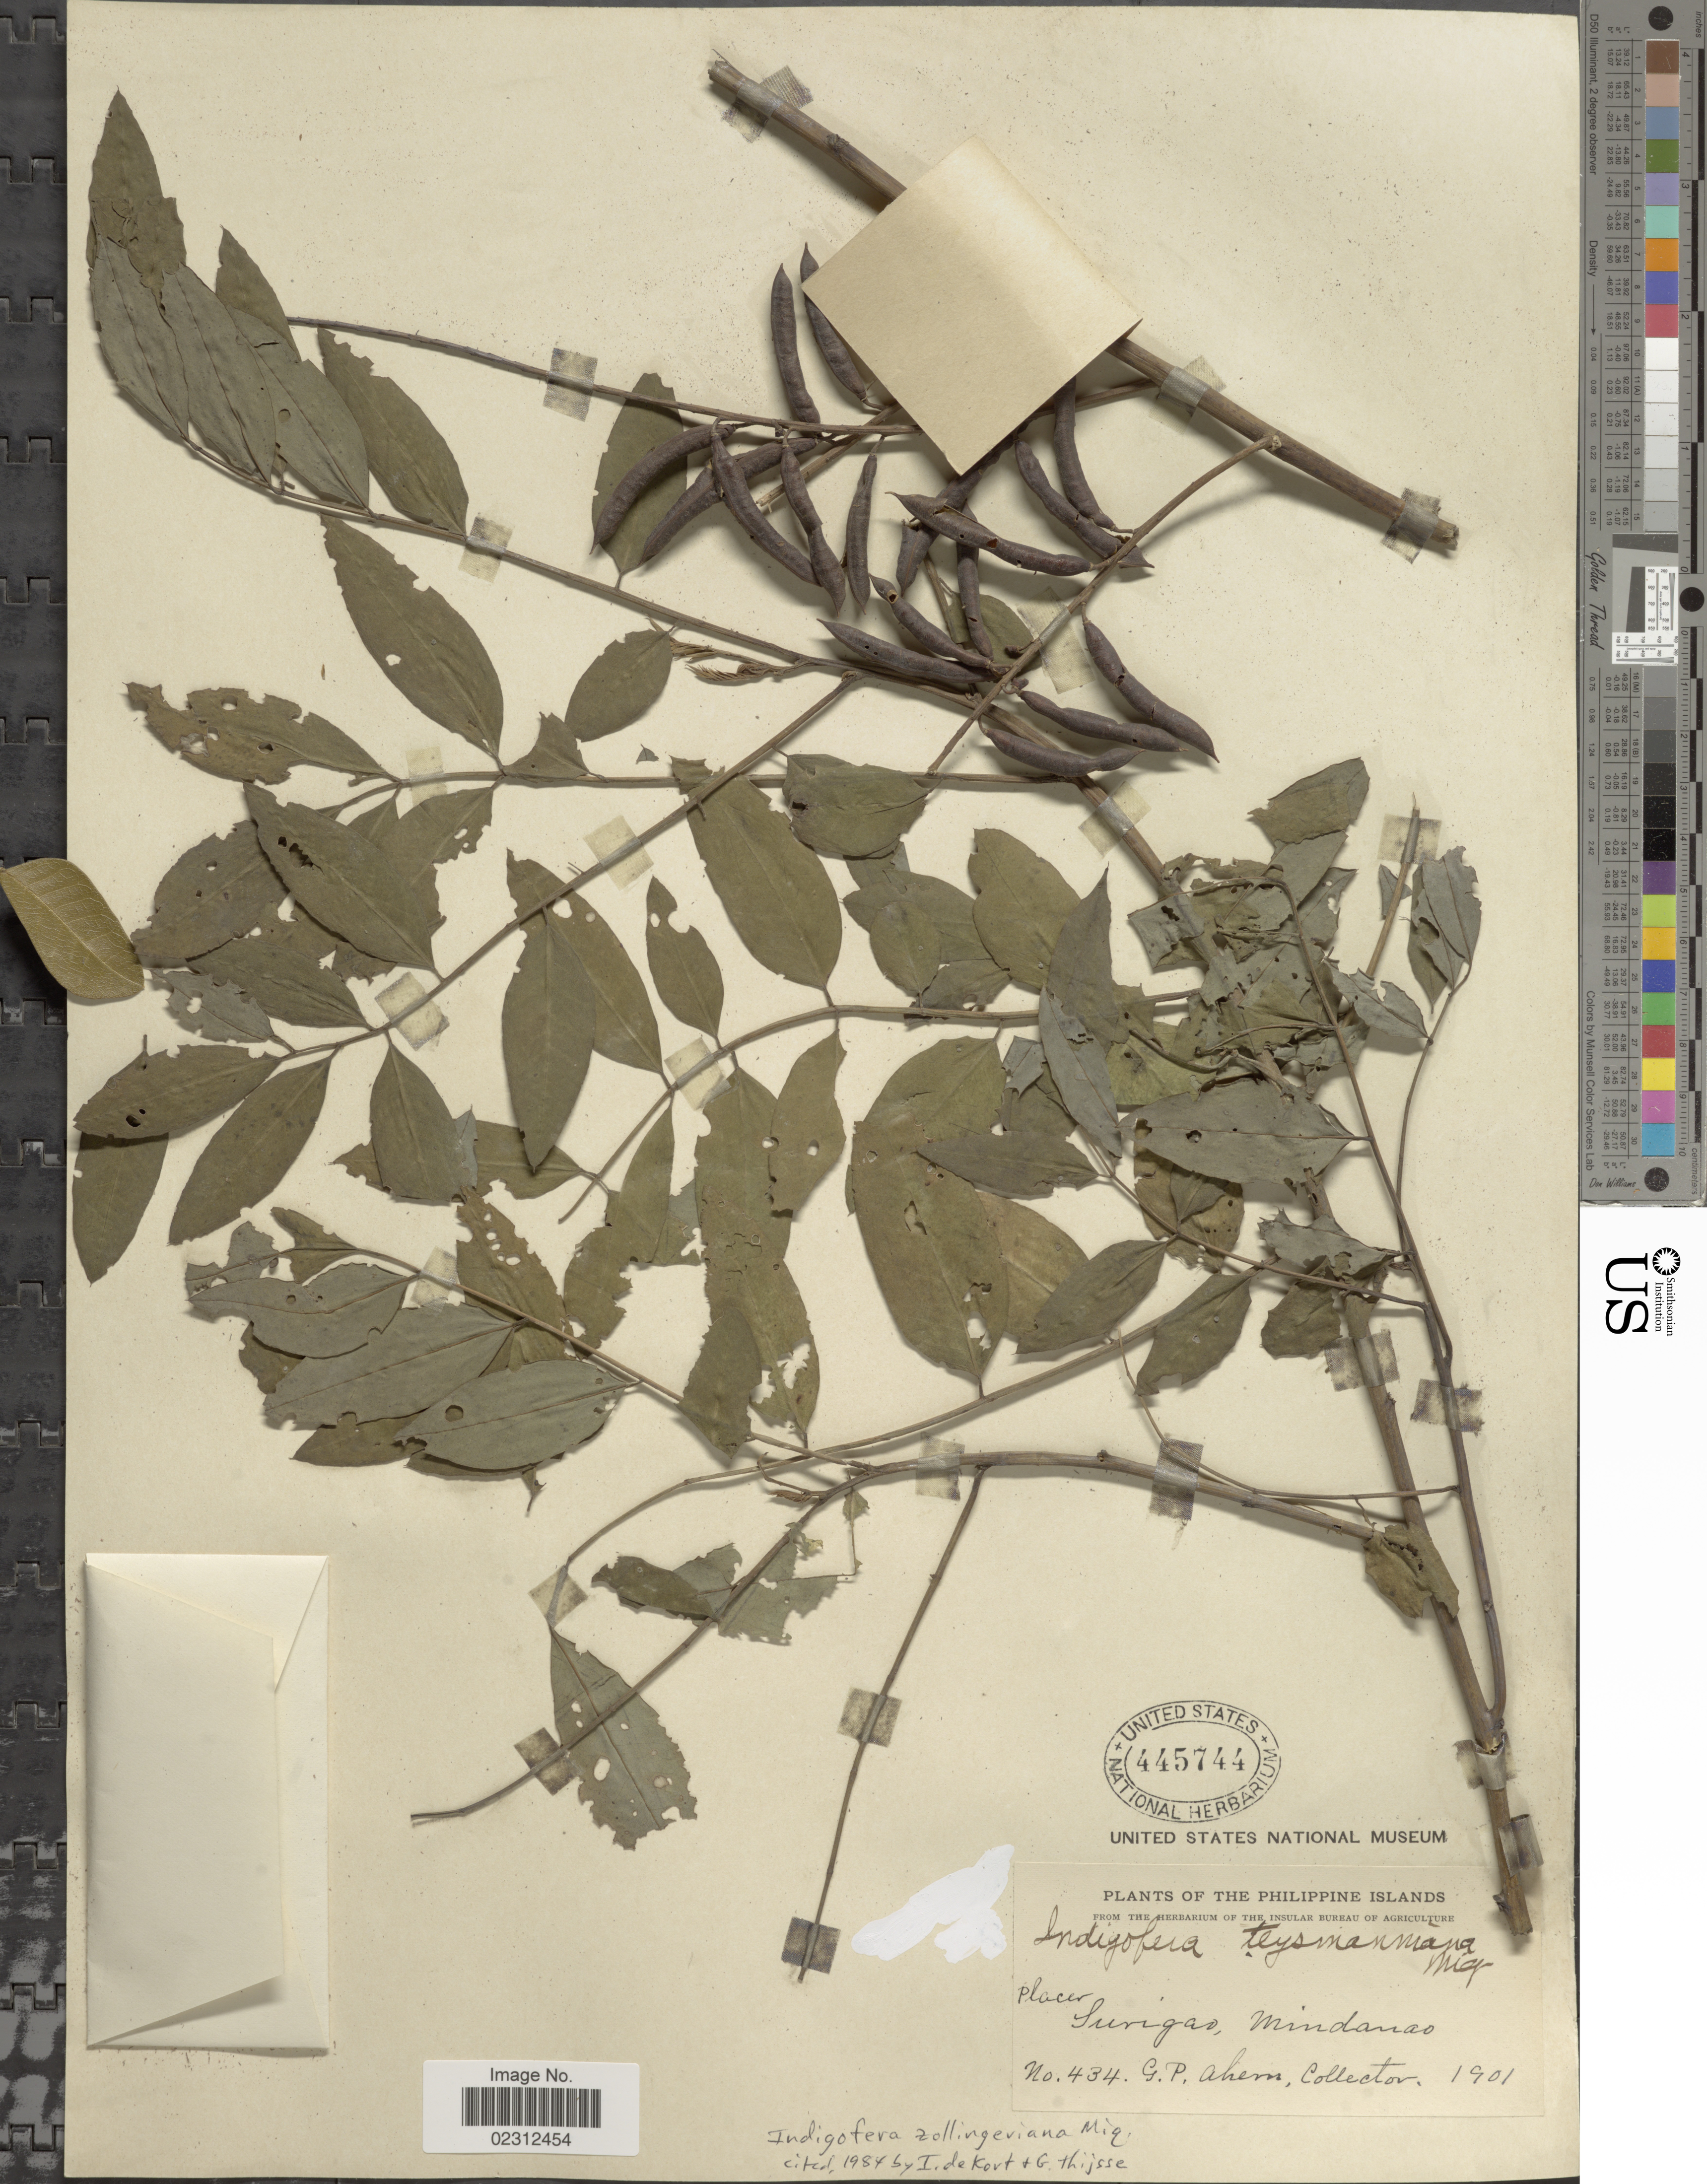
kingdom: Plantae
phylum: Tracheophyta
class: Magnoliopsida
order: Fabales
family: Fabaceae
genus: Indigofera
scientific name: Indigofera zollingeriana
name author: Miq.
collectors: G. Ahern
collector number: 434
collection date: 1901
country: Philippines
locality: Surigao, Mindanao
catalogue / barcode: US 445744